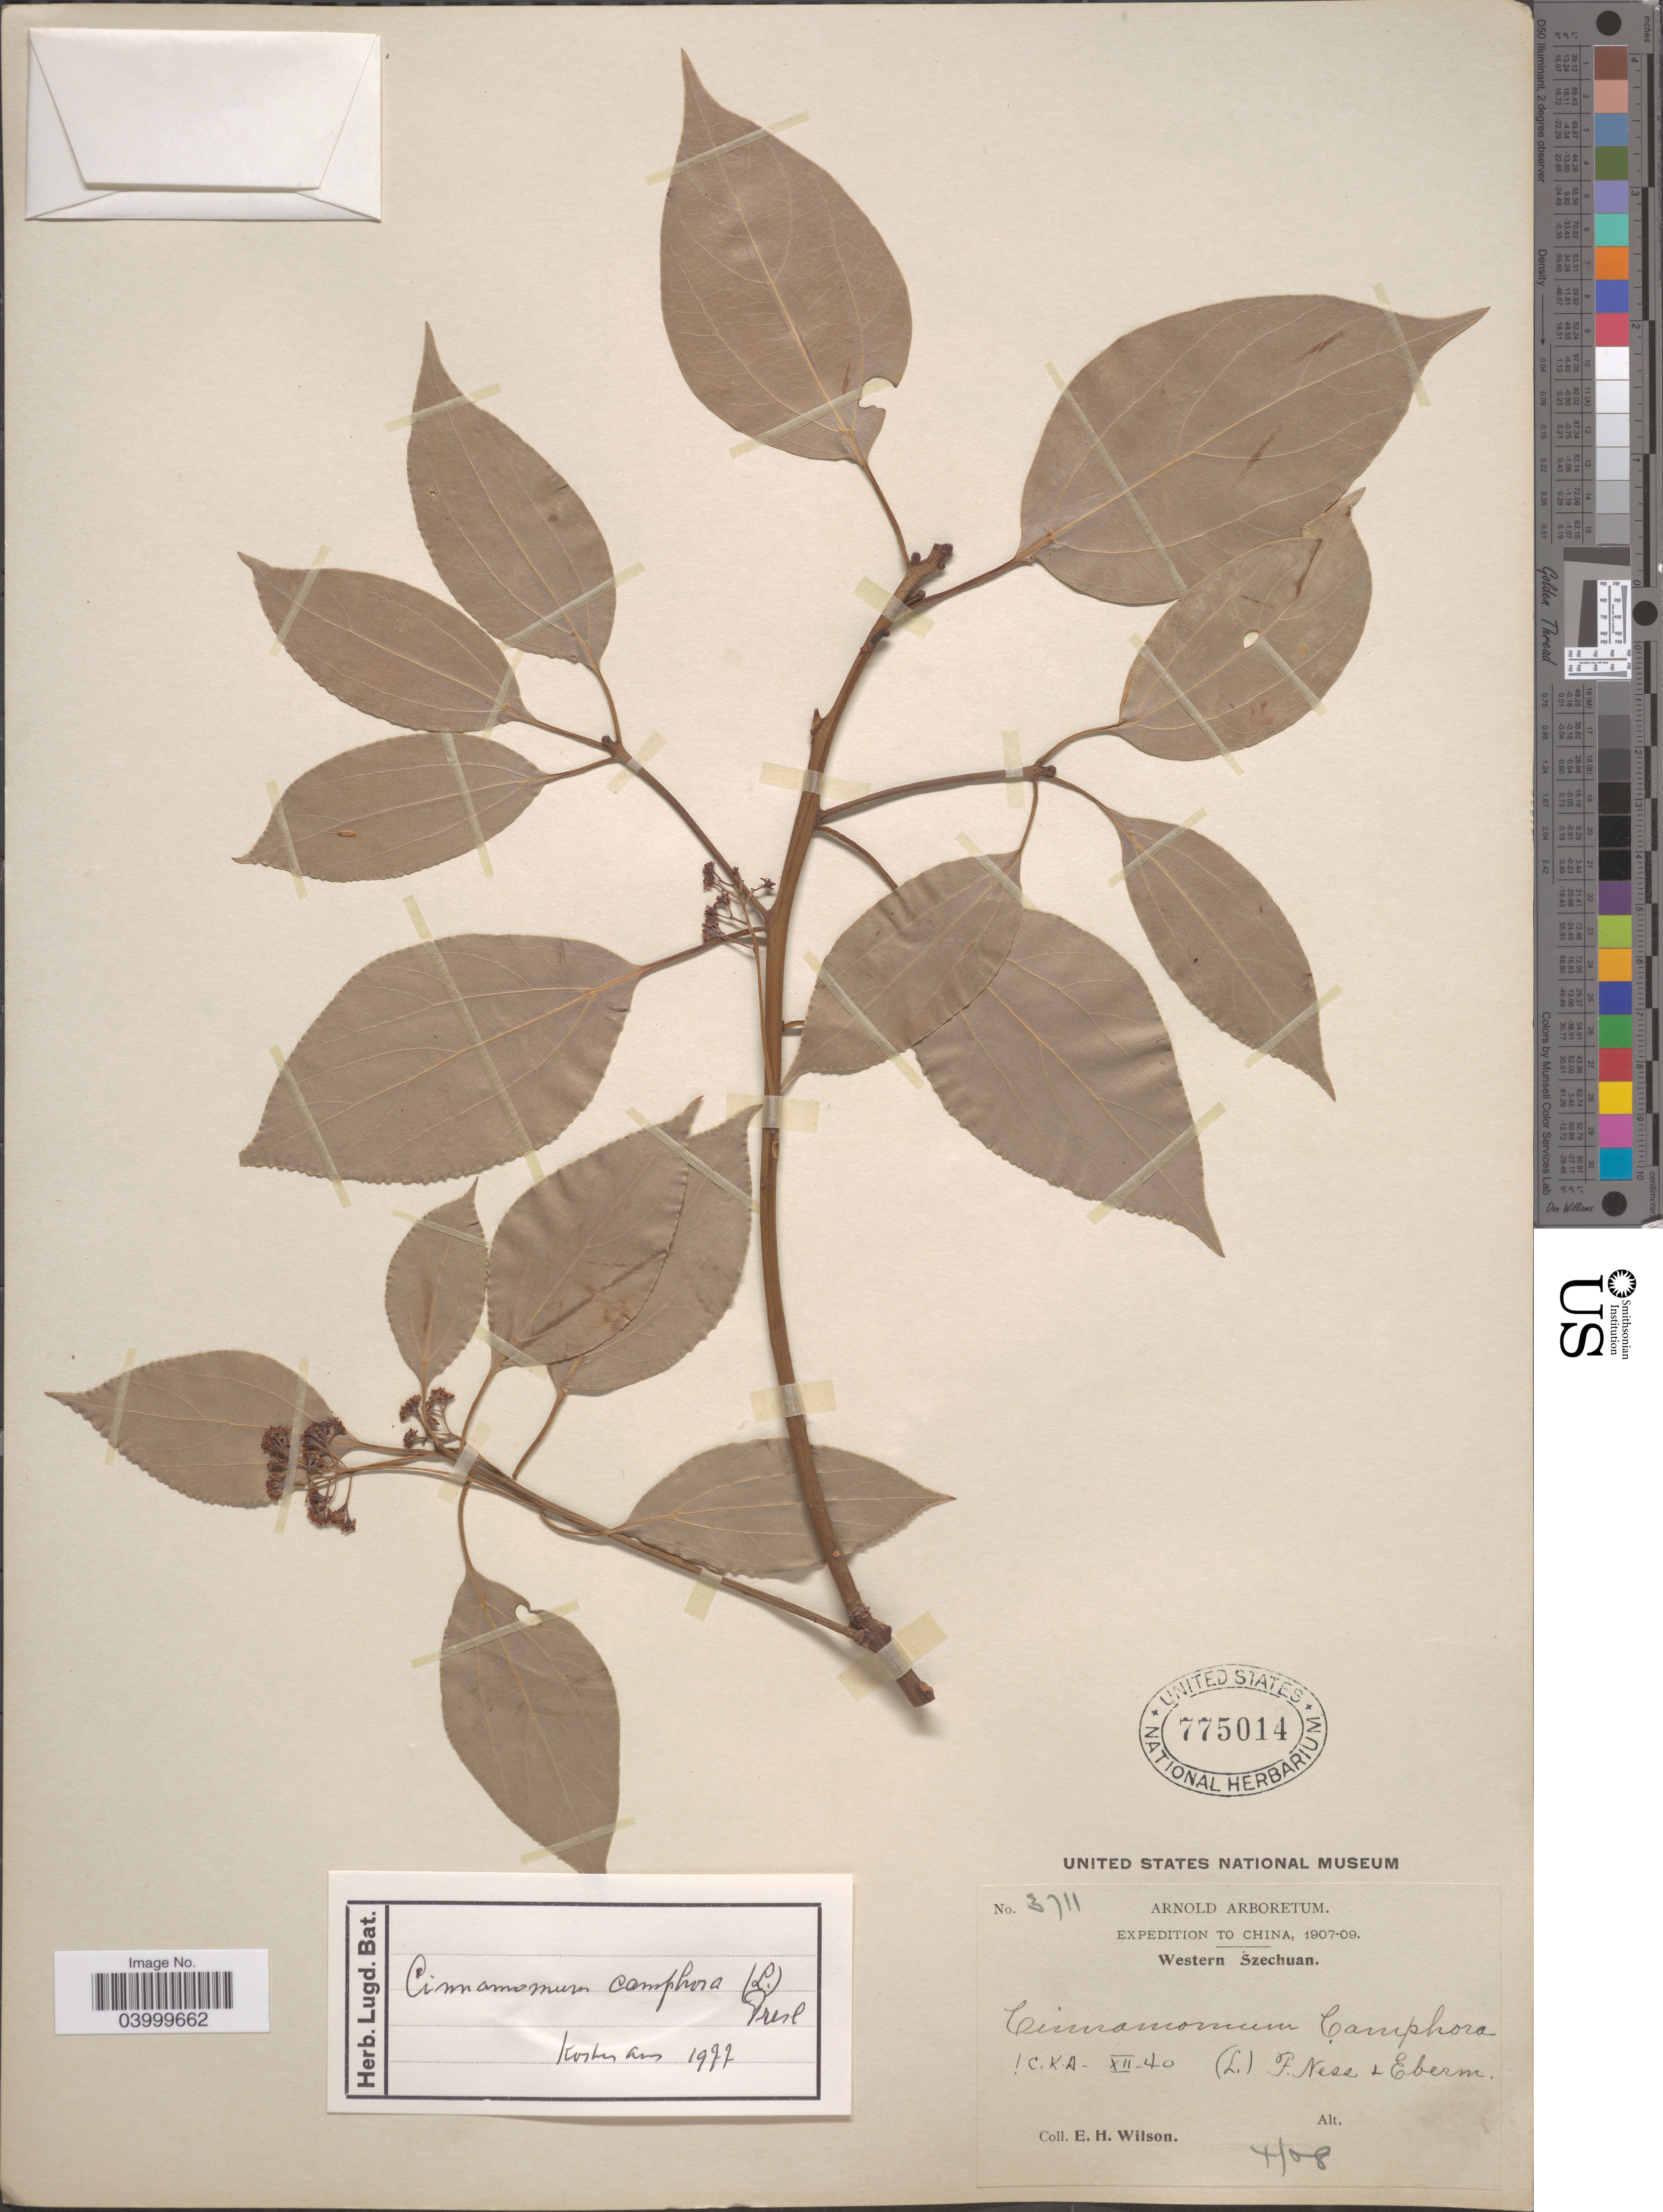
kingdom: Plantae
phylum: Tracheophyta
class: Magnoliopsida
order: Laurales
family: Lauraceae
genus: Cinnamomum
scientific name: Cinnamomum camphora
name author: (L.) J. Presl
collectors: E. Wilson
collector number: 3711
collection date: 1908-04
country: China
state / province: Sichuan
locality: Western Szechuan.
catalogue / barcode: US 775014